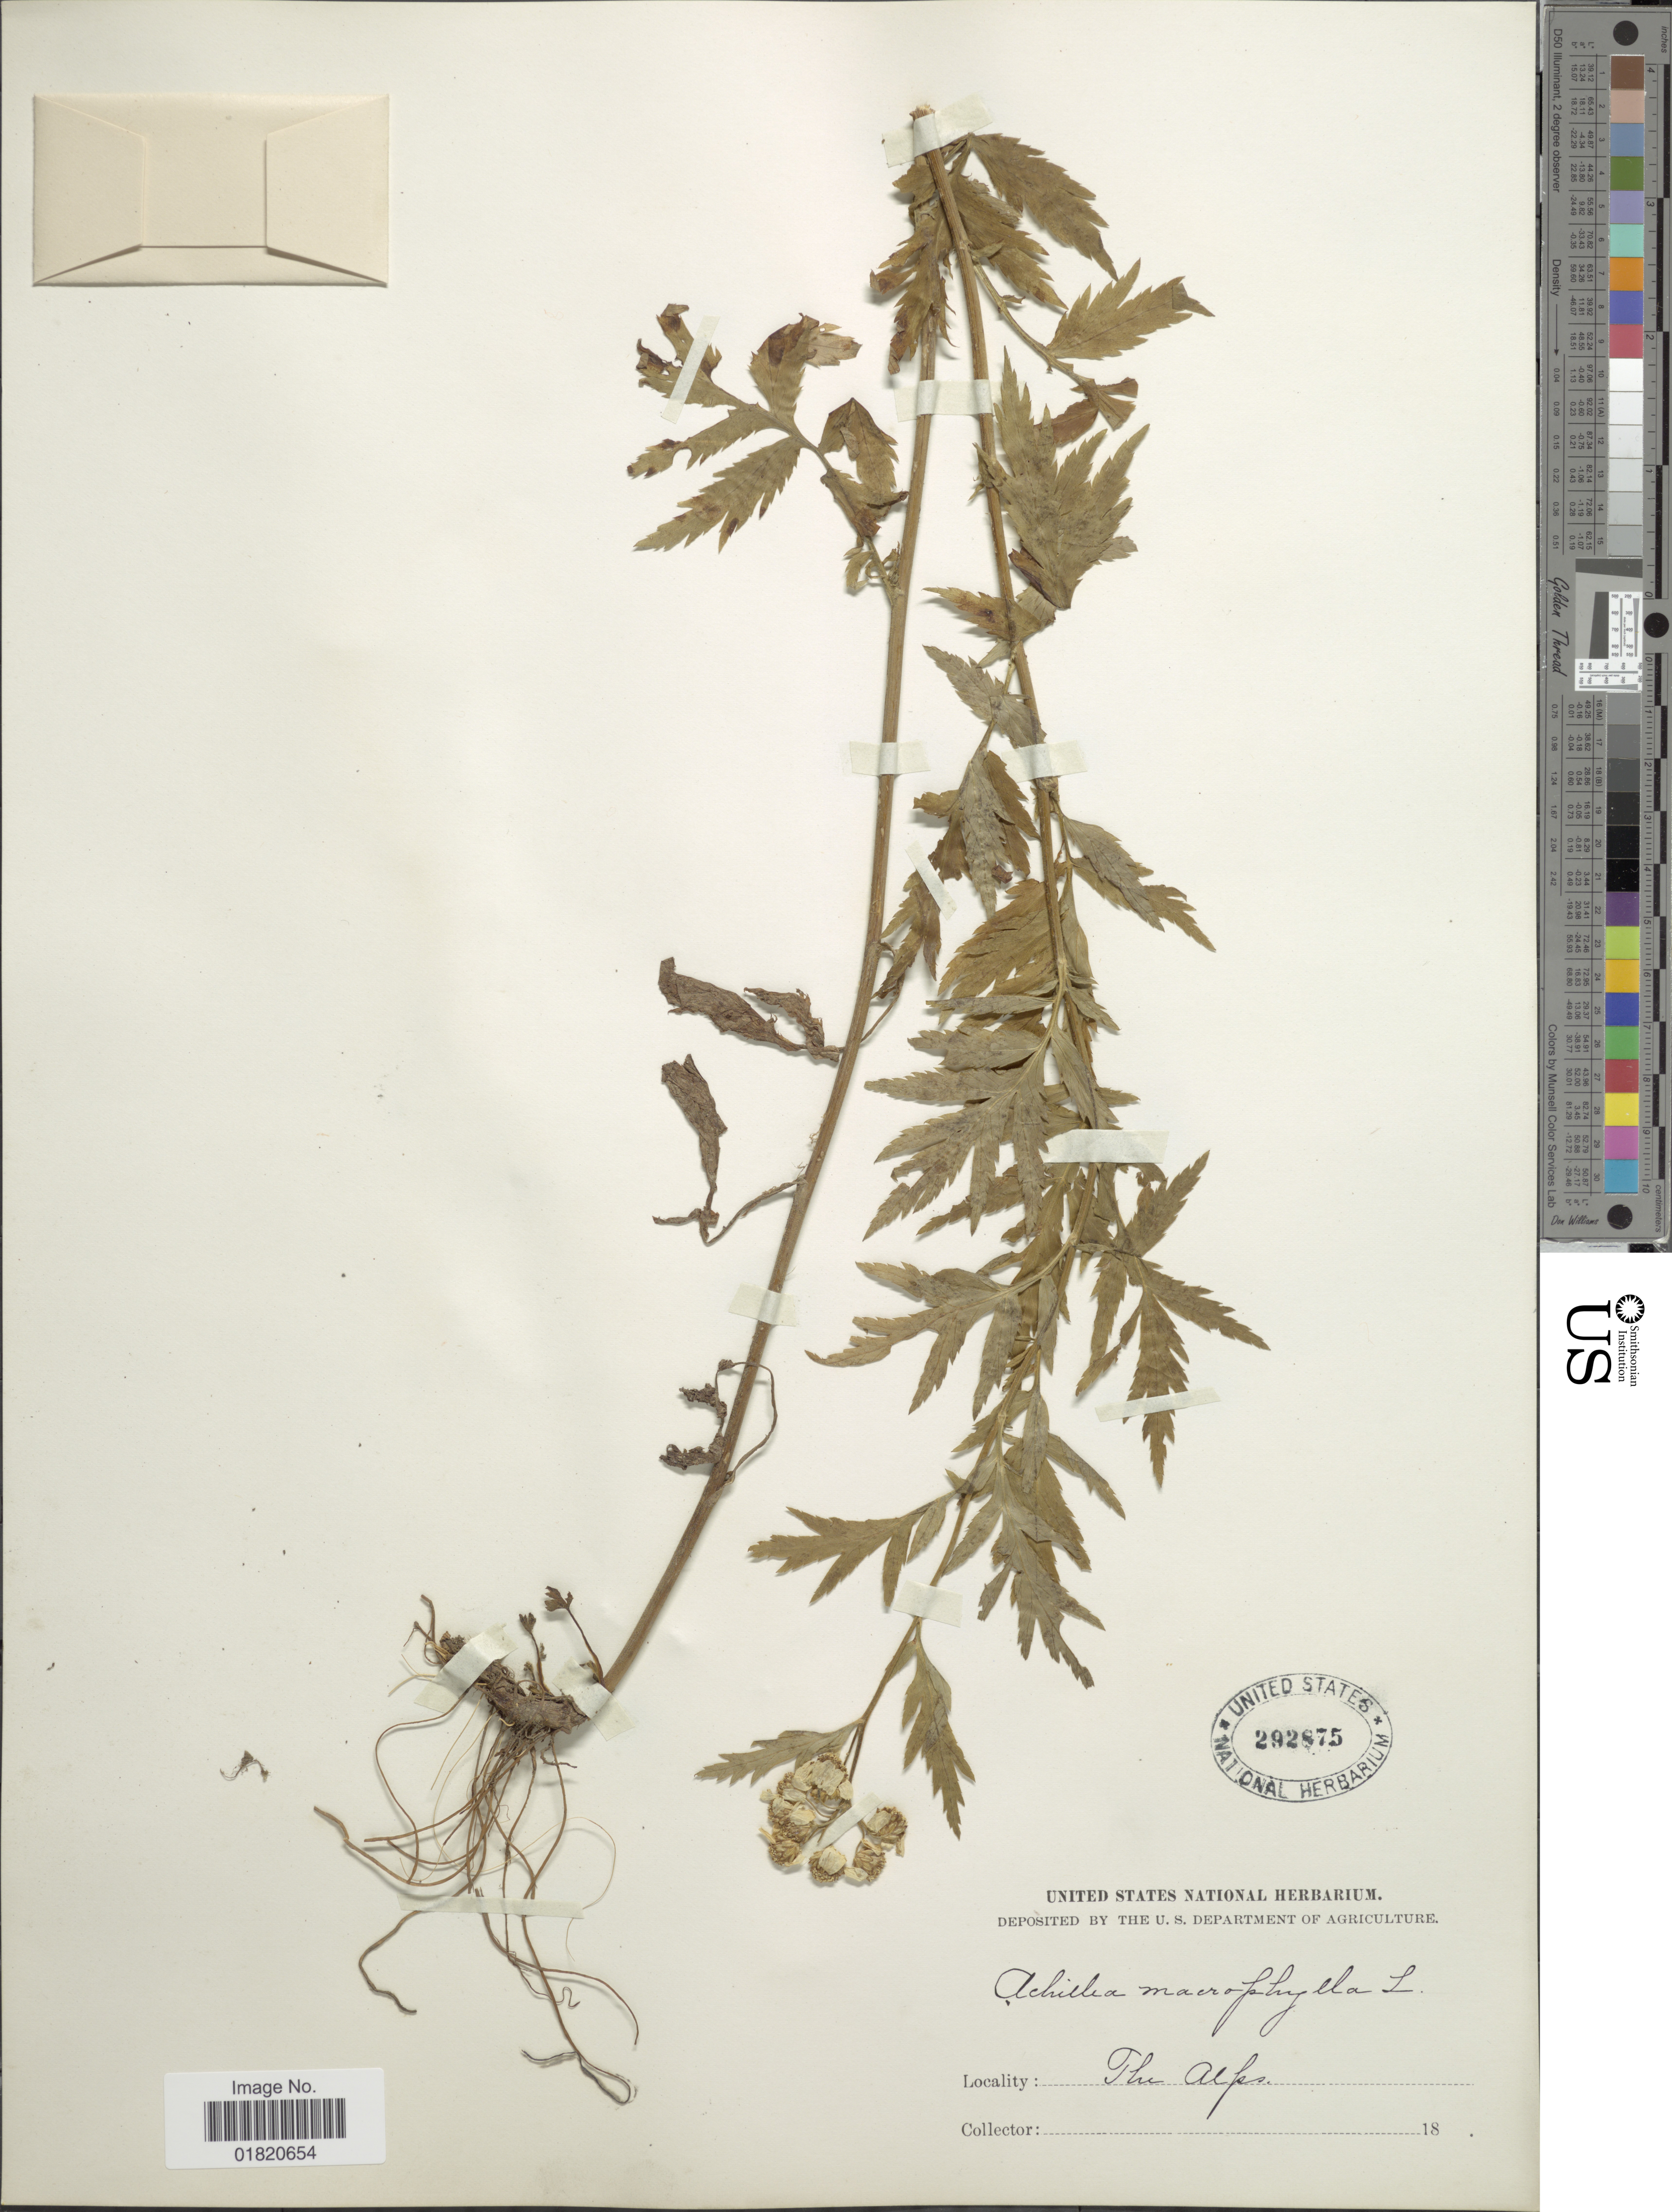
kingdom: Plantae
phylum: Tracheophyta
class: Magnoliopsida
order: Asterales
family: Asteraceae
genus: Achillea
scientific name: Achillea macrophylla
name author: L.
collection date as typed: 18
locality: The Alps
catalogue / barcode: US 292875